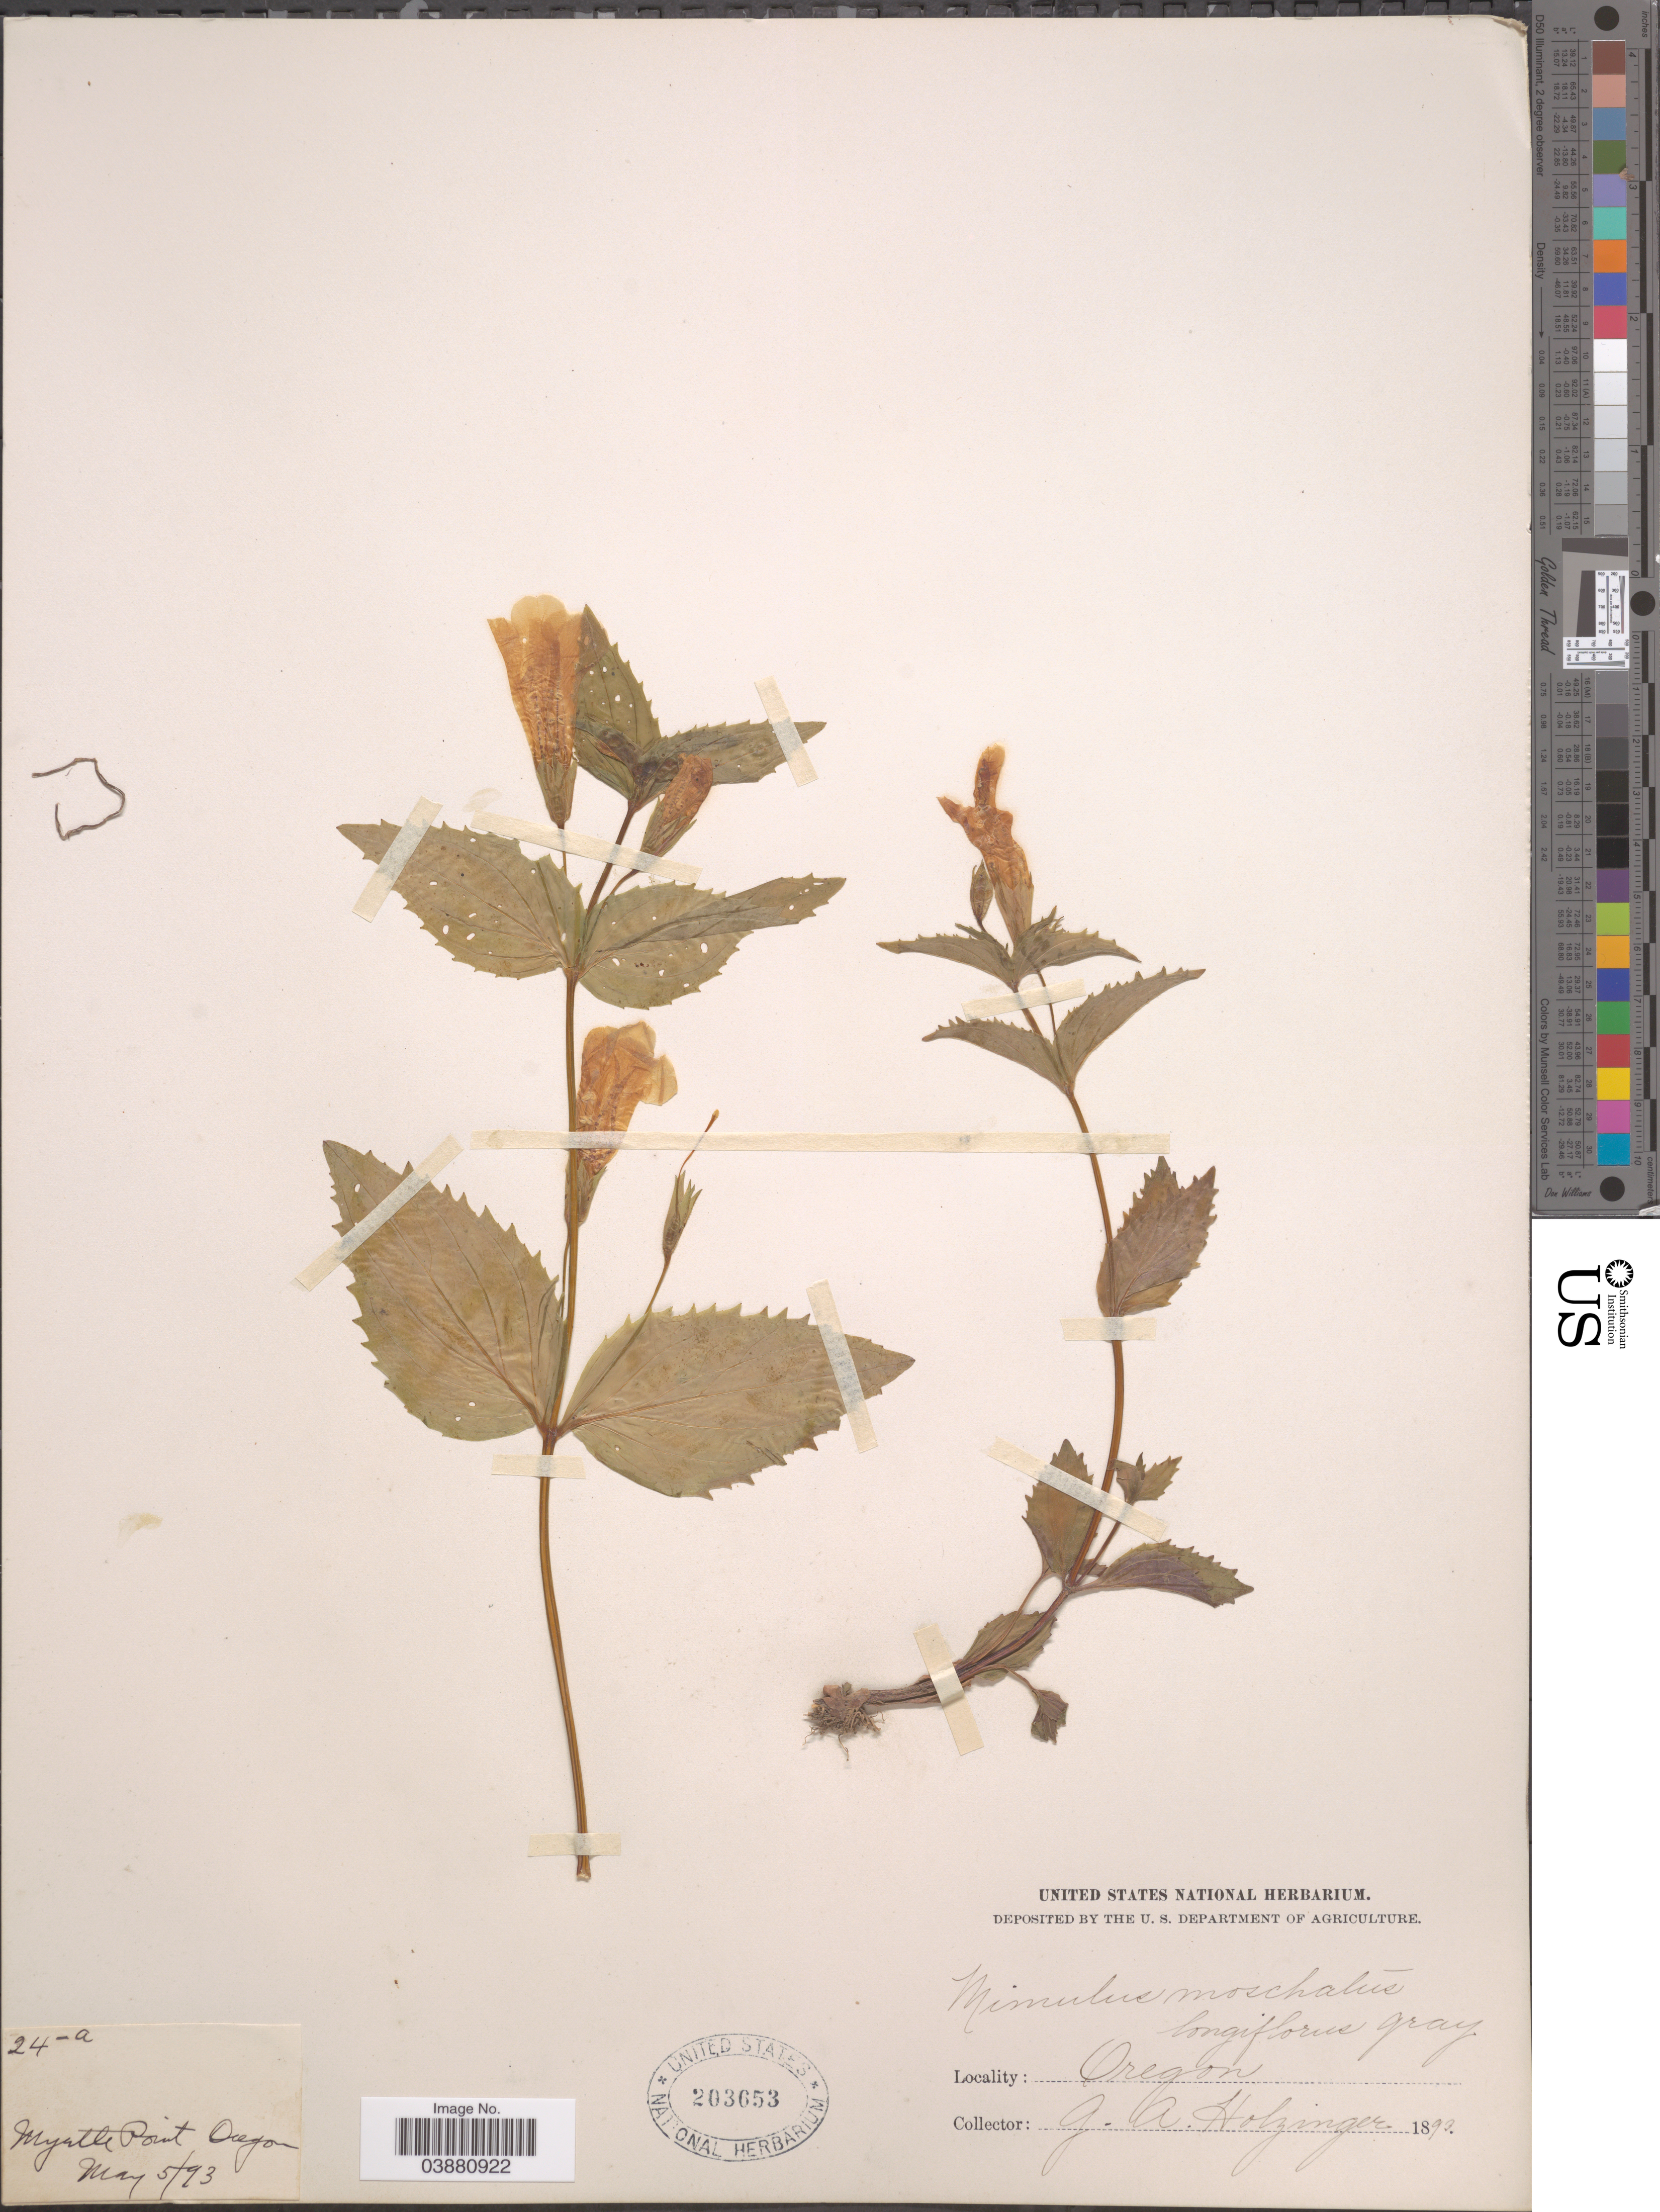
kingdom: Plantae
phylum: Tracheophyta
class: Magnoliopsida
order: Lamiales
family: Phrymaceae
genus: Mimulus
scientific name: Mimulus dentatus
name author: Nutt. ex Benth.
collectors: G. A. Holzinger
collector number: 24-a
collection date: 1893-05-05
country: United States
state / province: Oregon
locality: Myrtle Point.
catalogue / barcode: US 203653